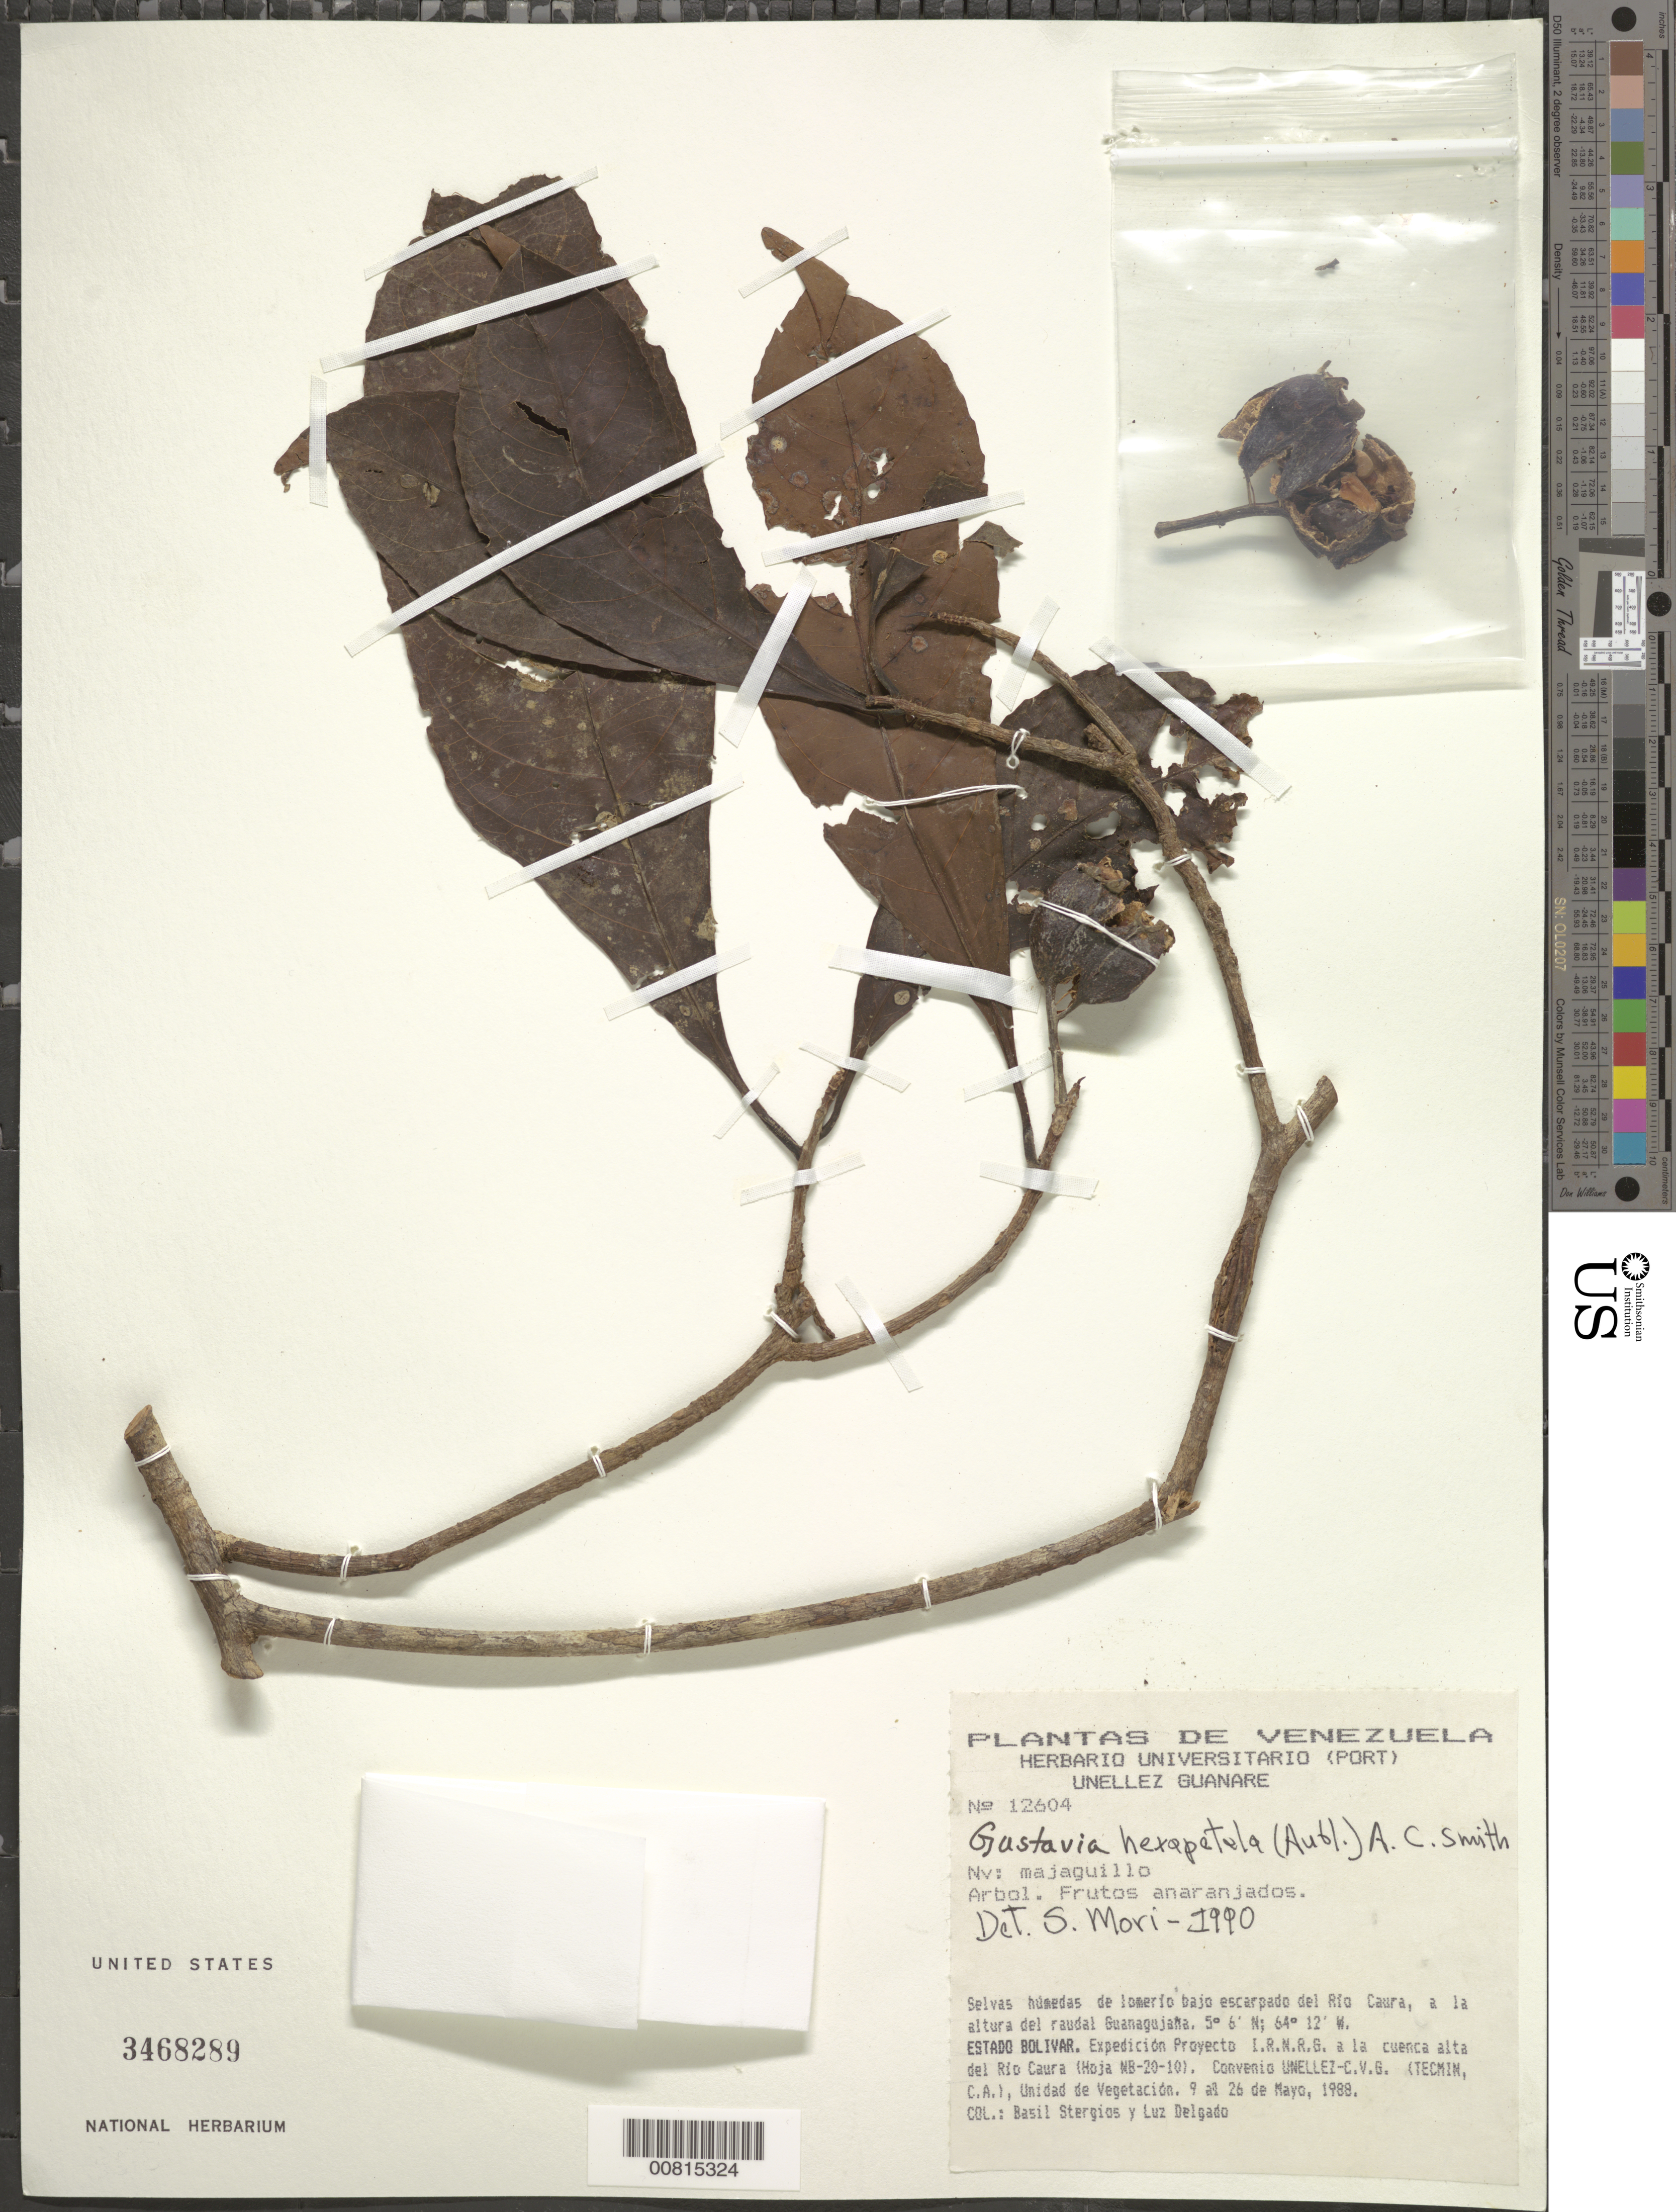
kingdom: Plantae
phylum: Tracheophyta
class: Magnoliopsida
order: Ericales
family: Lecythidaceae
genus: Gustavia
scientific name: Gustavia hexapetala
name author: (Aubl.) Sm.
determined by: Mori, Scott A.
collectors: B. G. Stergios & L. Delgado V.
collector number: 12604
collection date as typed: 9-May-88 to 26-May-88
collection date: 1988-05-09/1988-05-26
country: Venezuela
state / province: Bolívar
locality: Río Caura, raudal Guanagujaña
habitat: Selvas húmedas de lomerio bajo escarpado del río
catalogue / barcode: US 3468289